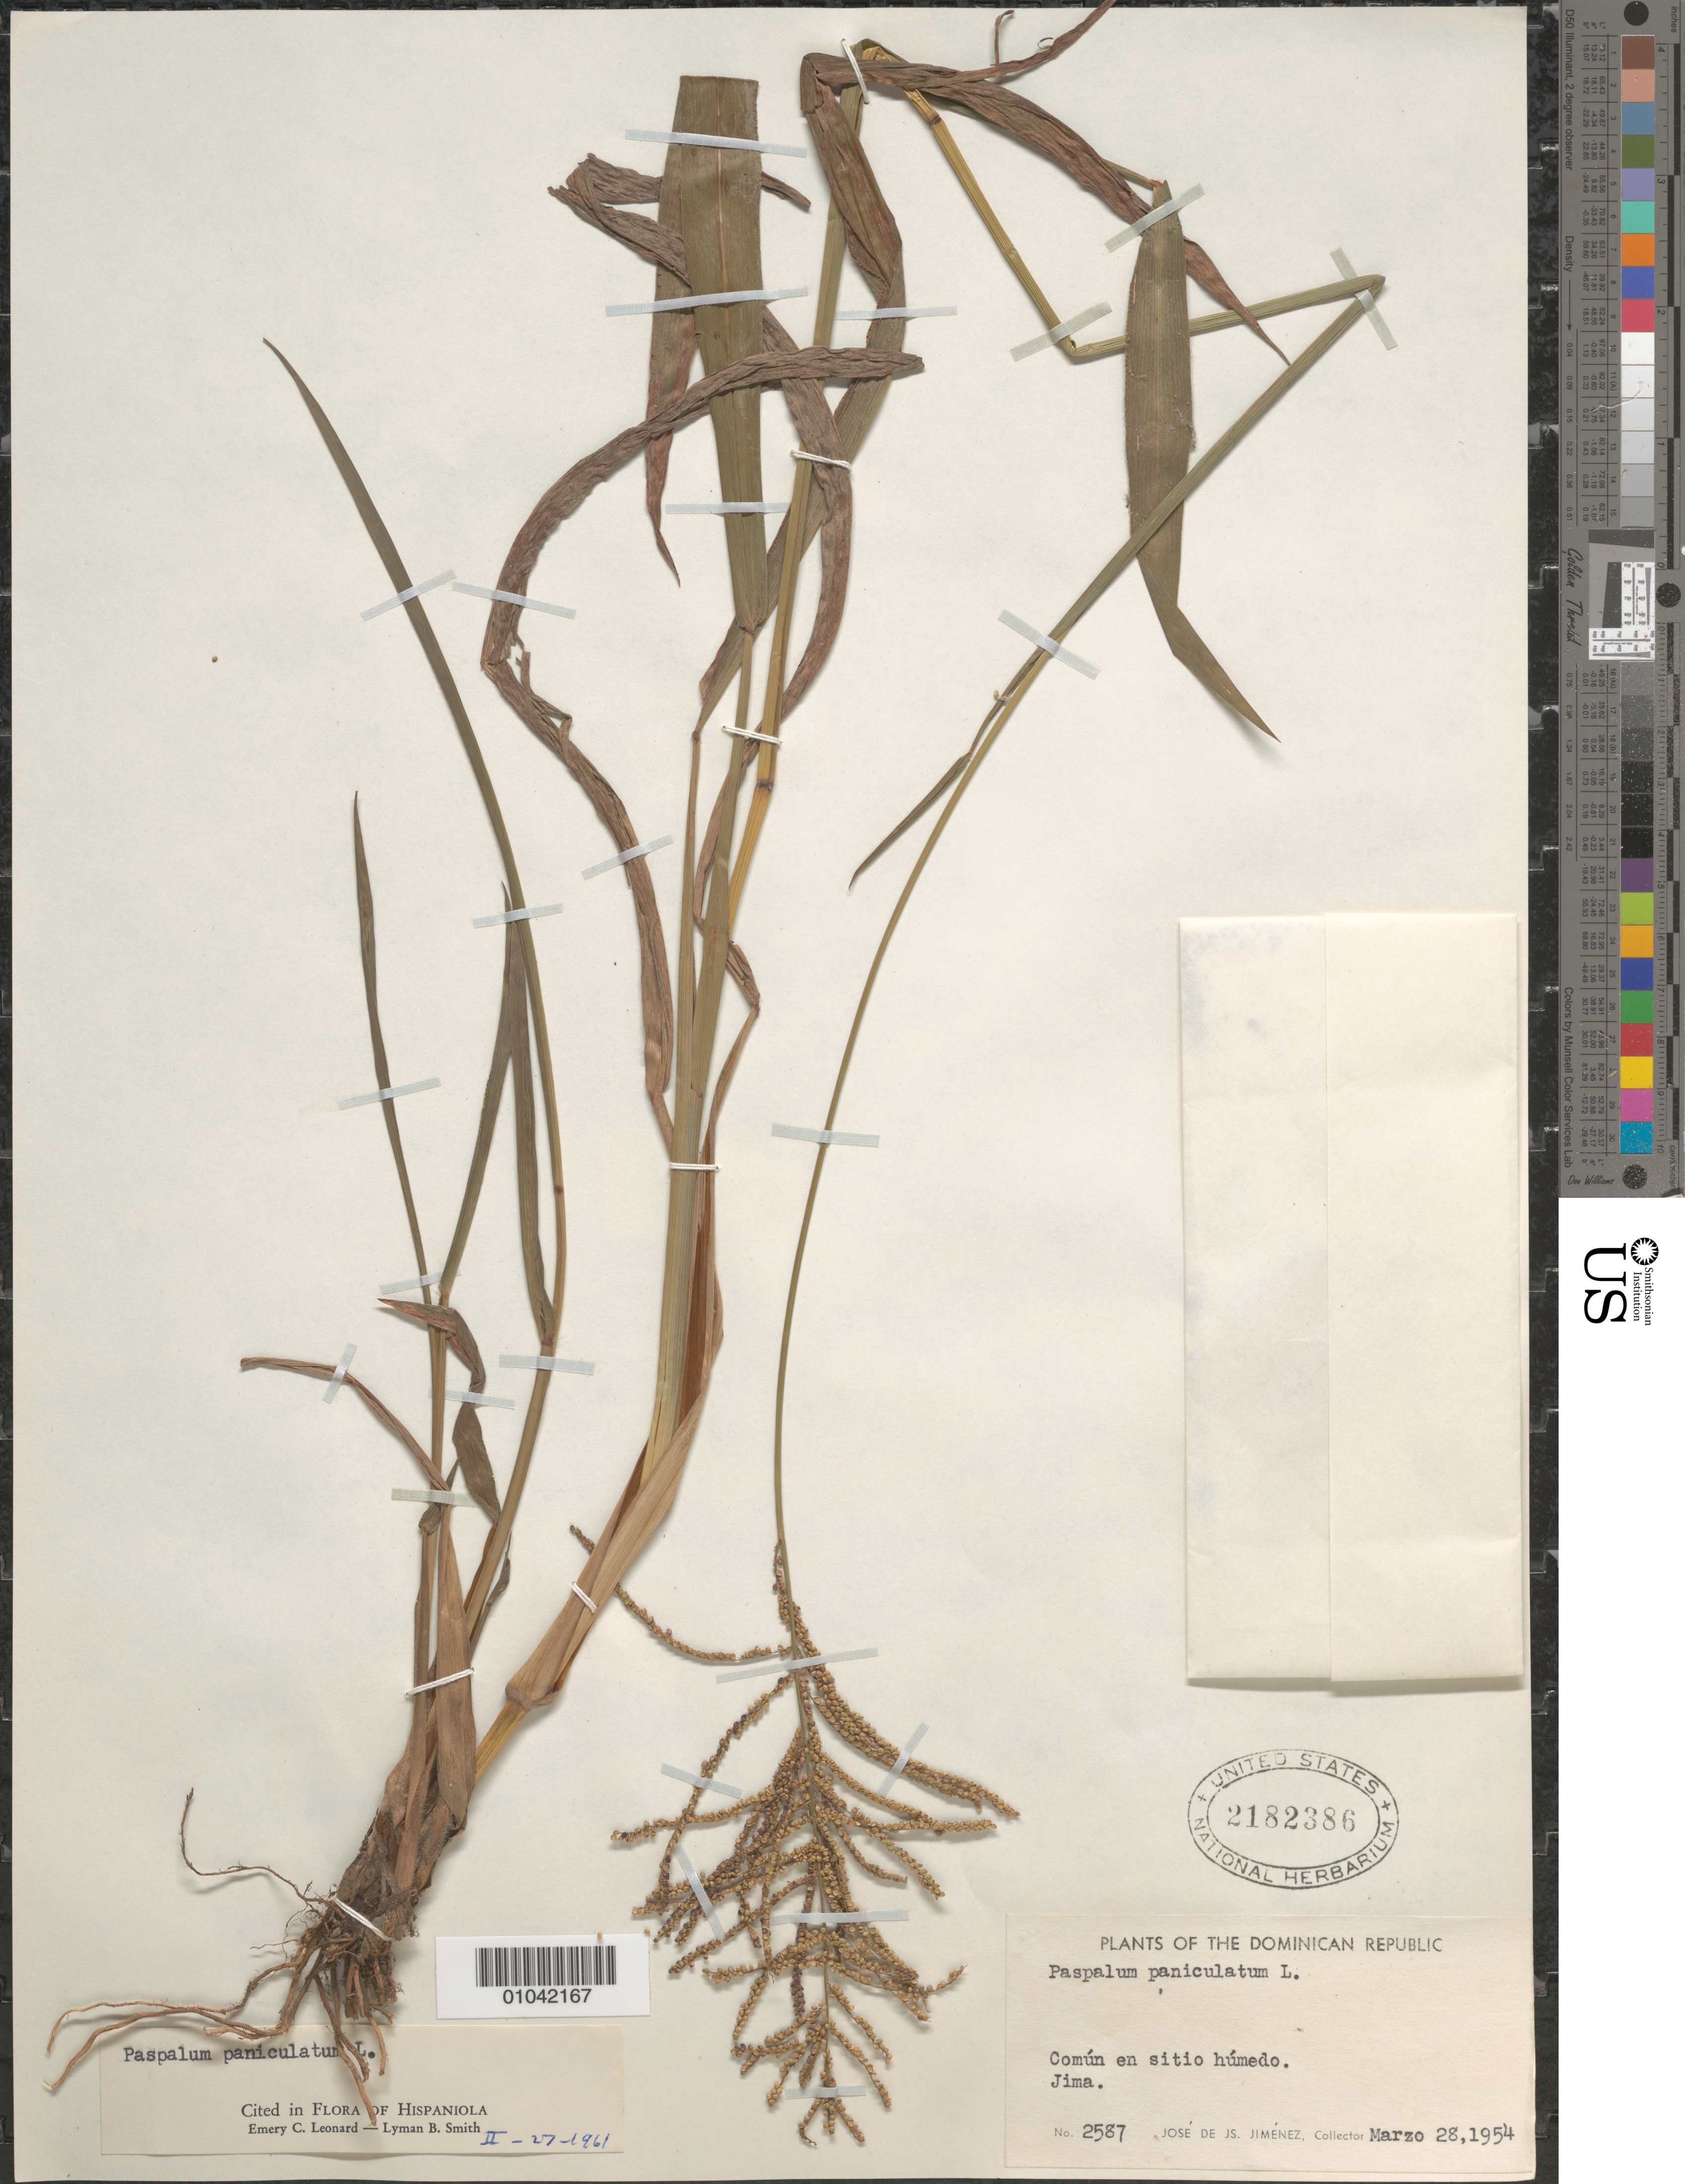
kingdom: Plantae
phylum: Tracheophyta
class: Liliopsida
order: Poales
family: Poaceae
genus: Paspalum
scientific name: Paspalum paniculatum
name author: L.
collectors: J. J. Jiménez Almonte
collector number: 2587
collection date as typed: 28 Mar 1954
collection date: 1954-03-28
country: Dominican Republic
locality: Jima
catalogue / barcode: US 2182386